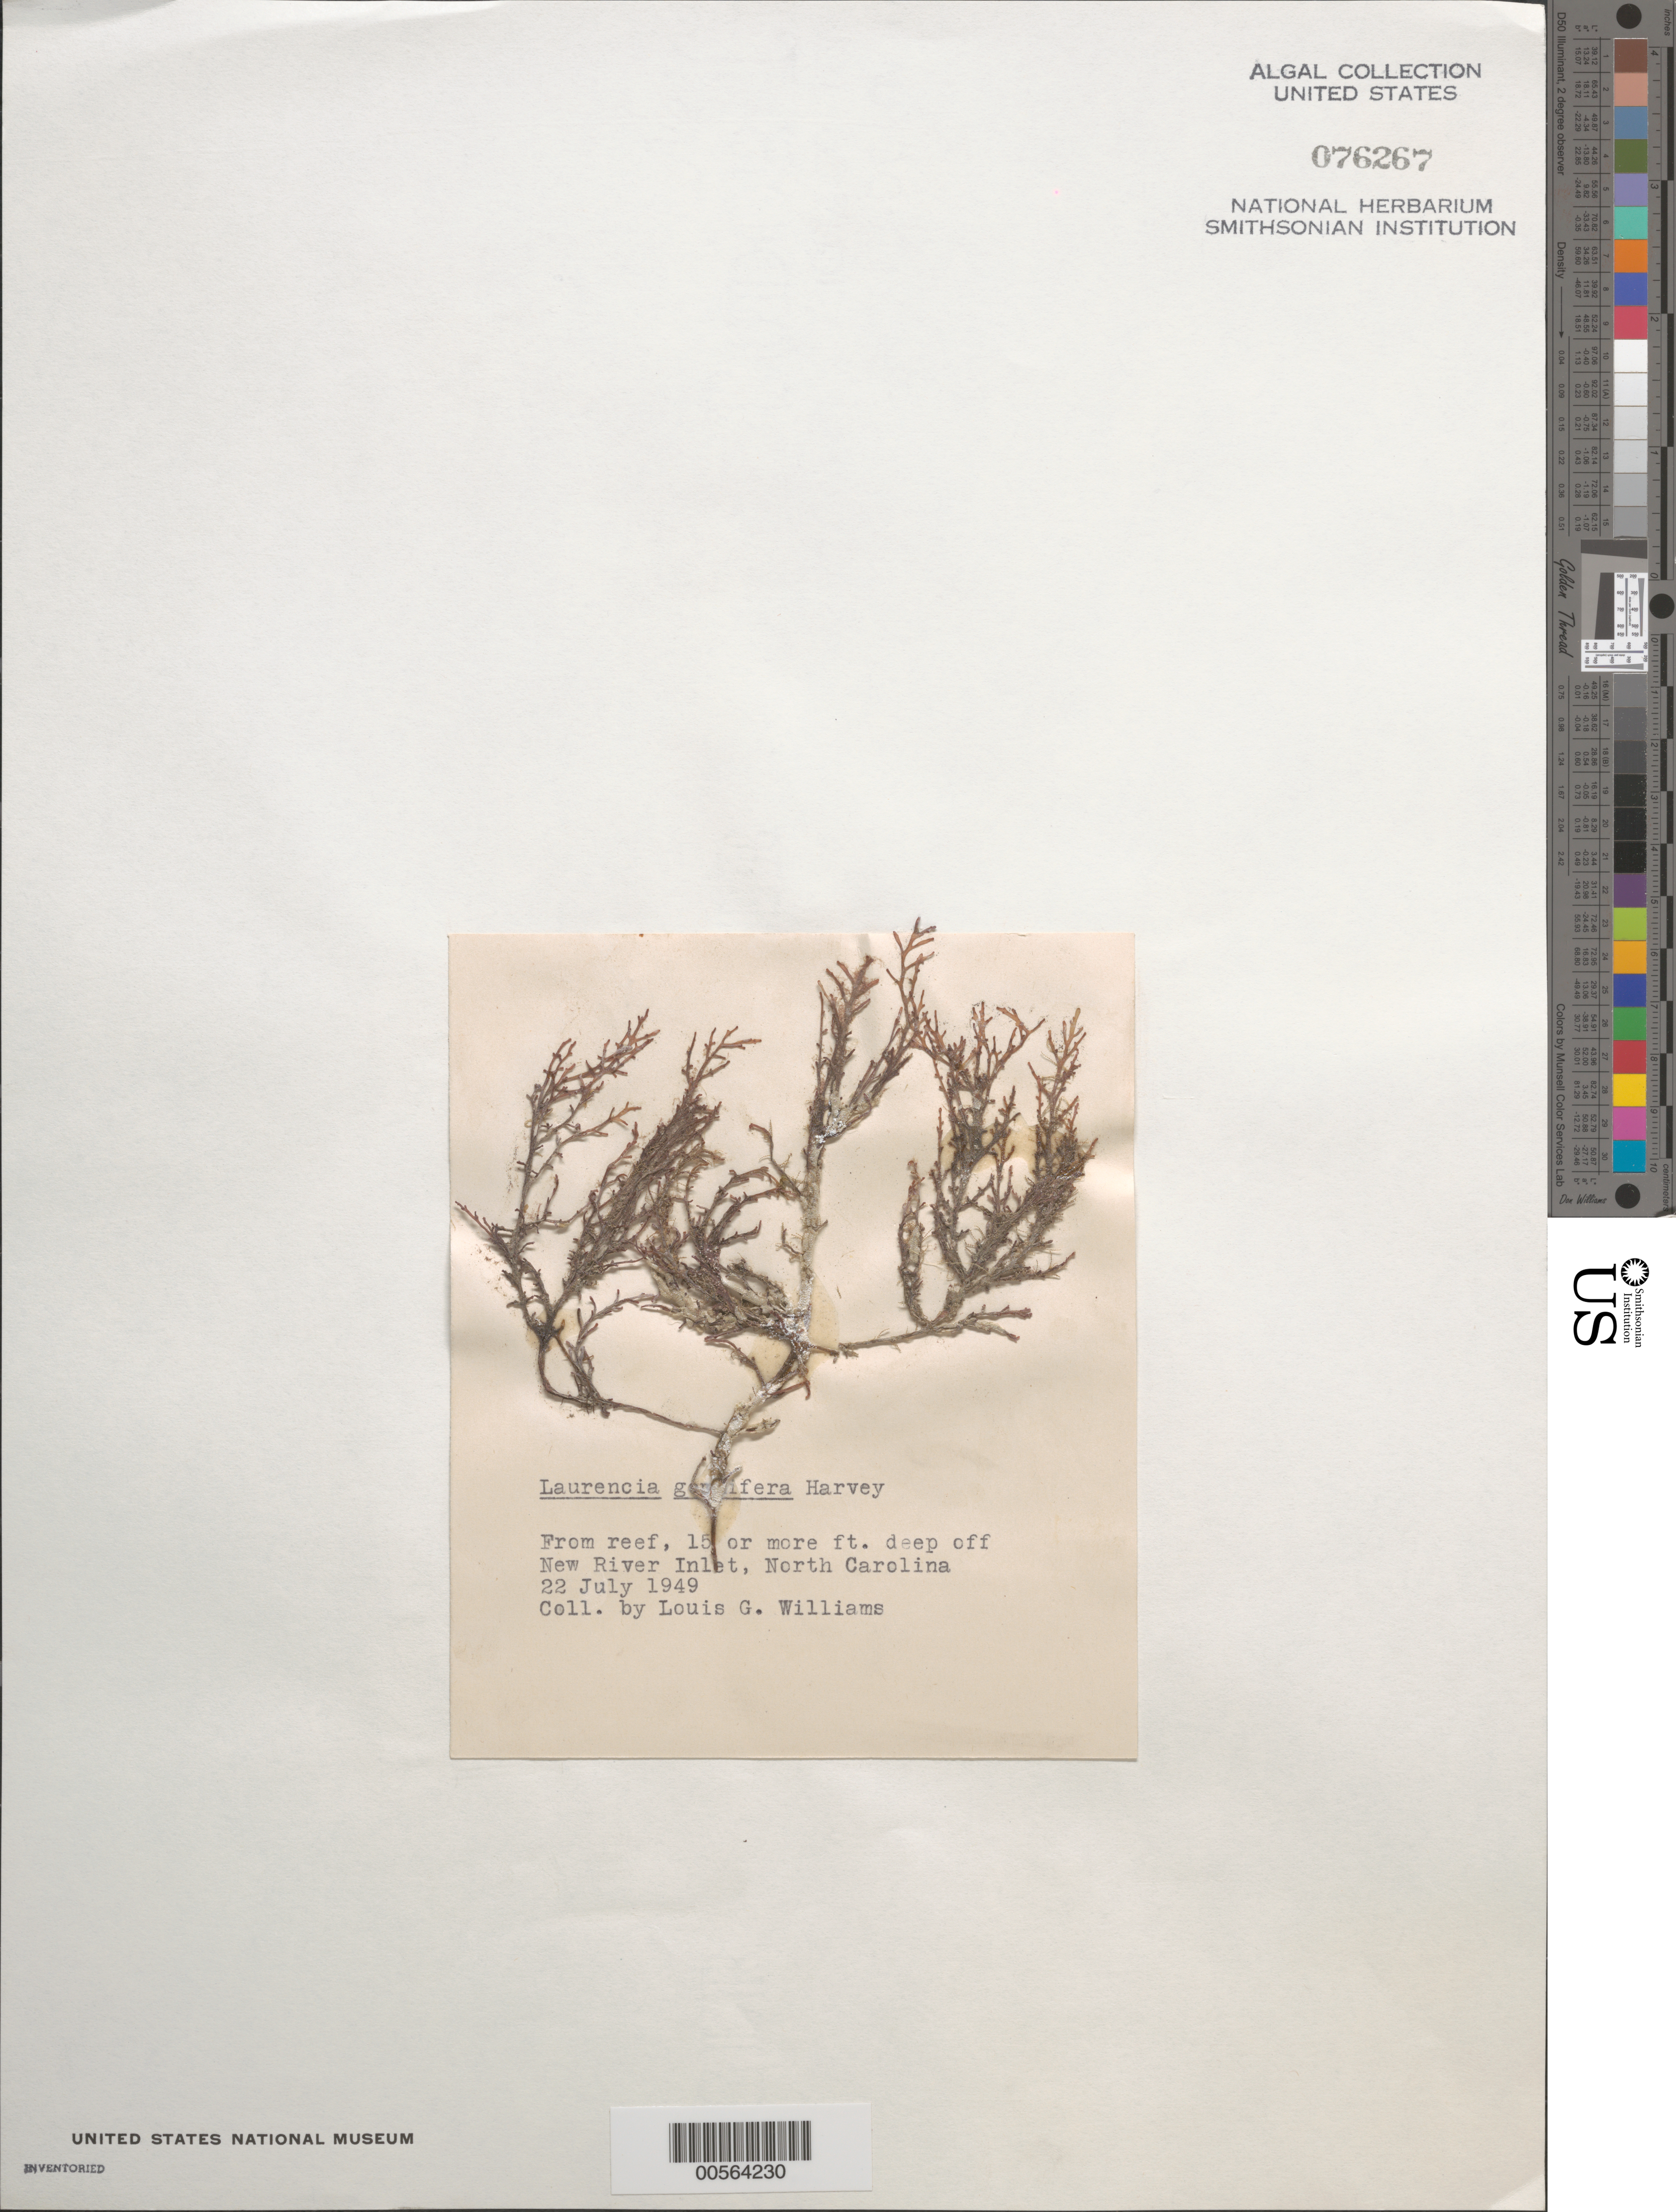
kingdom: Plantae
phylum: Rhodophyta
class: Florideophyceae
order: Ceramiales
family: Rhodomelaceae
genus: Yuzurua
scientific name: Yuzurua poiteaui var. gemmifera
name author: (Harvey) M.J. Wynne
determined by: Algae name updating Project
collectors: L. G. Williams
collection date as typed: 22 Jul 1949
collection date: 1949-07-22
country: United States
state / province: North Carolina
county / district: Onslow County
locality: Reef off New River Inlet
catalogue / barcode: US 76267